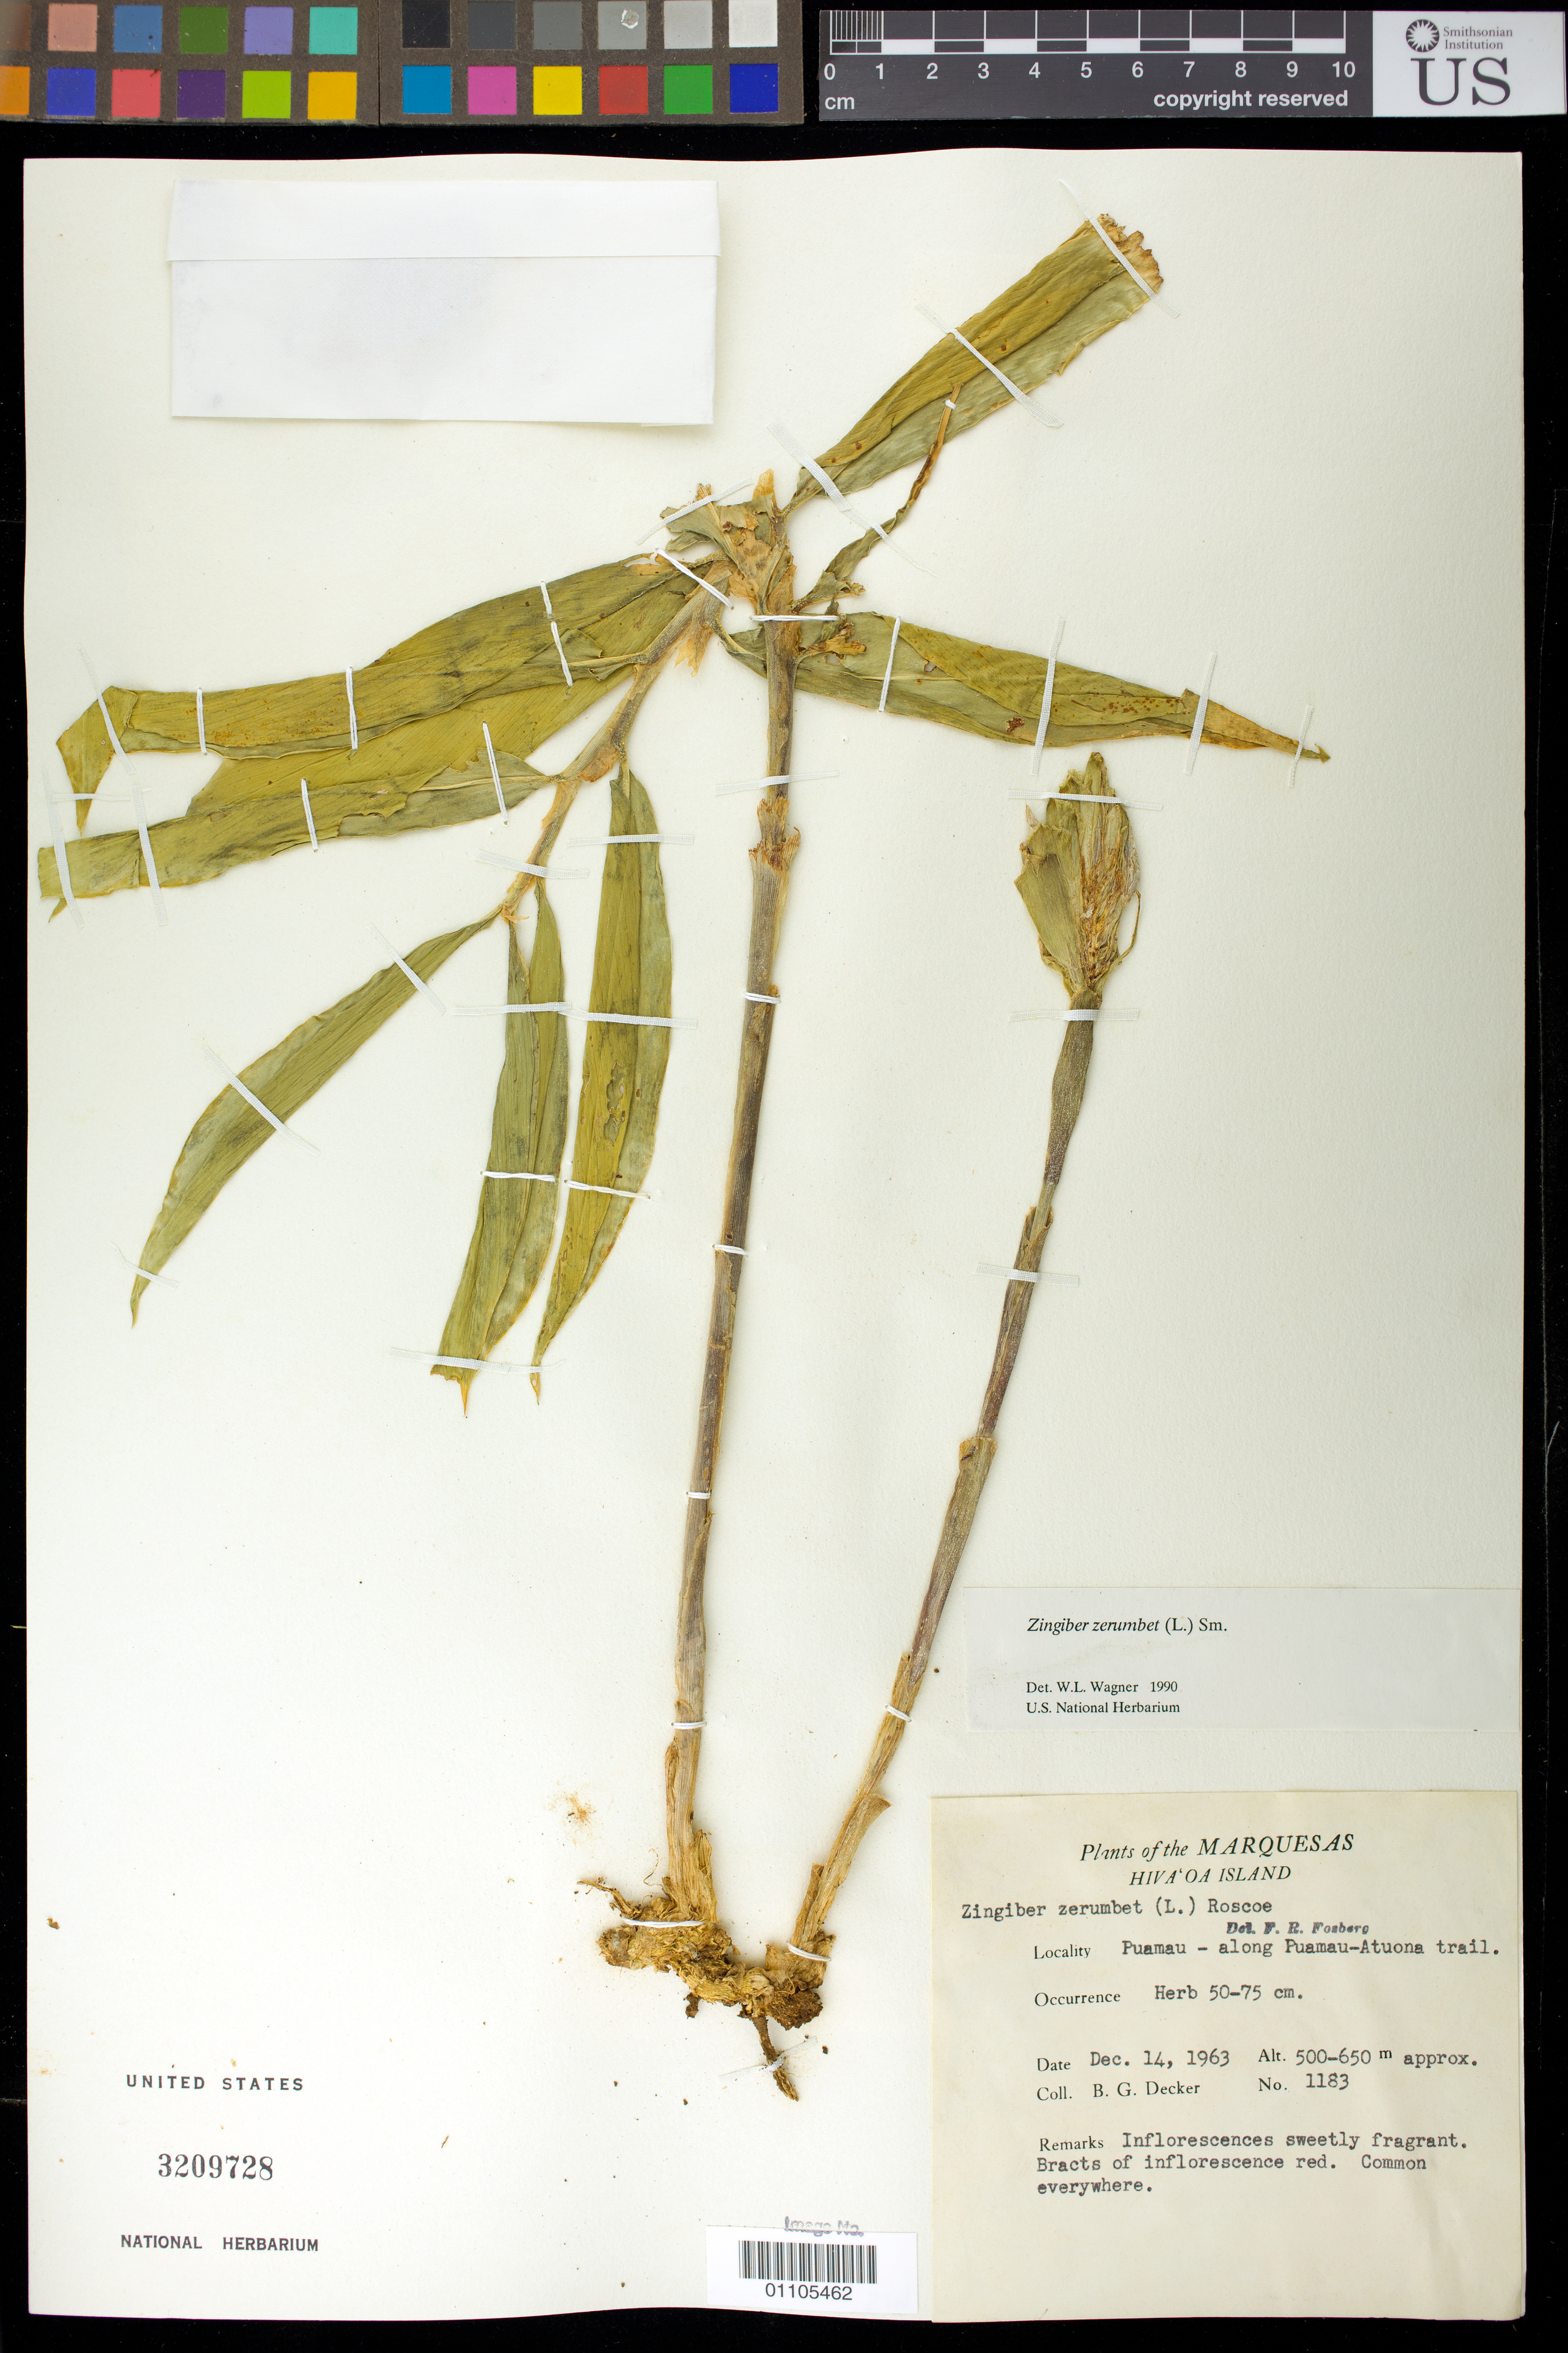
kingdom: Plantae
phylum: Tracheophyta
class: Liliopsida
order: Zingiberales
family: Zingiberaceae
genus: Zingiber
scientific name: Zingiber zerumbet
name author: (L.) Sm.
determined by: Wagner, W. L., (BOT), Smithsonian Institution - National Museum of Natural History (UNITED STATES)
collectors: B. G. Decker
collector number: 1183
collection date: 1963-12-14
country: French Polynesia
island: Hiva Oa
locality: Puamau, along Puamau-Atuona Trail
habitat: common everywhere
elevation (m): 500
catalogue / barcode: US 3209728